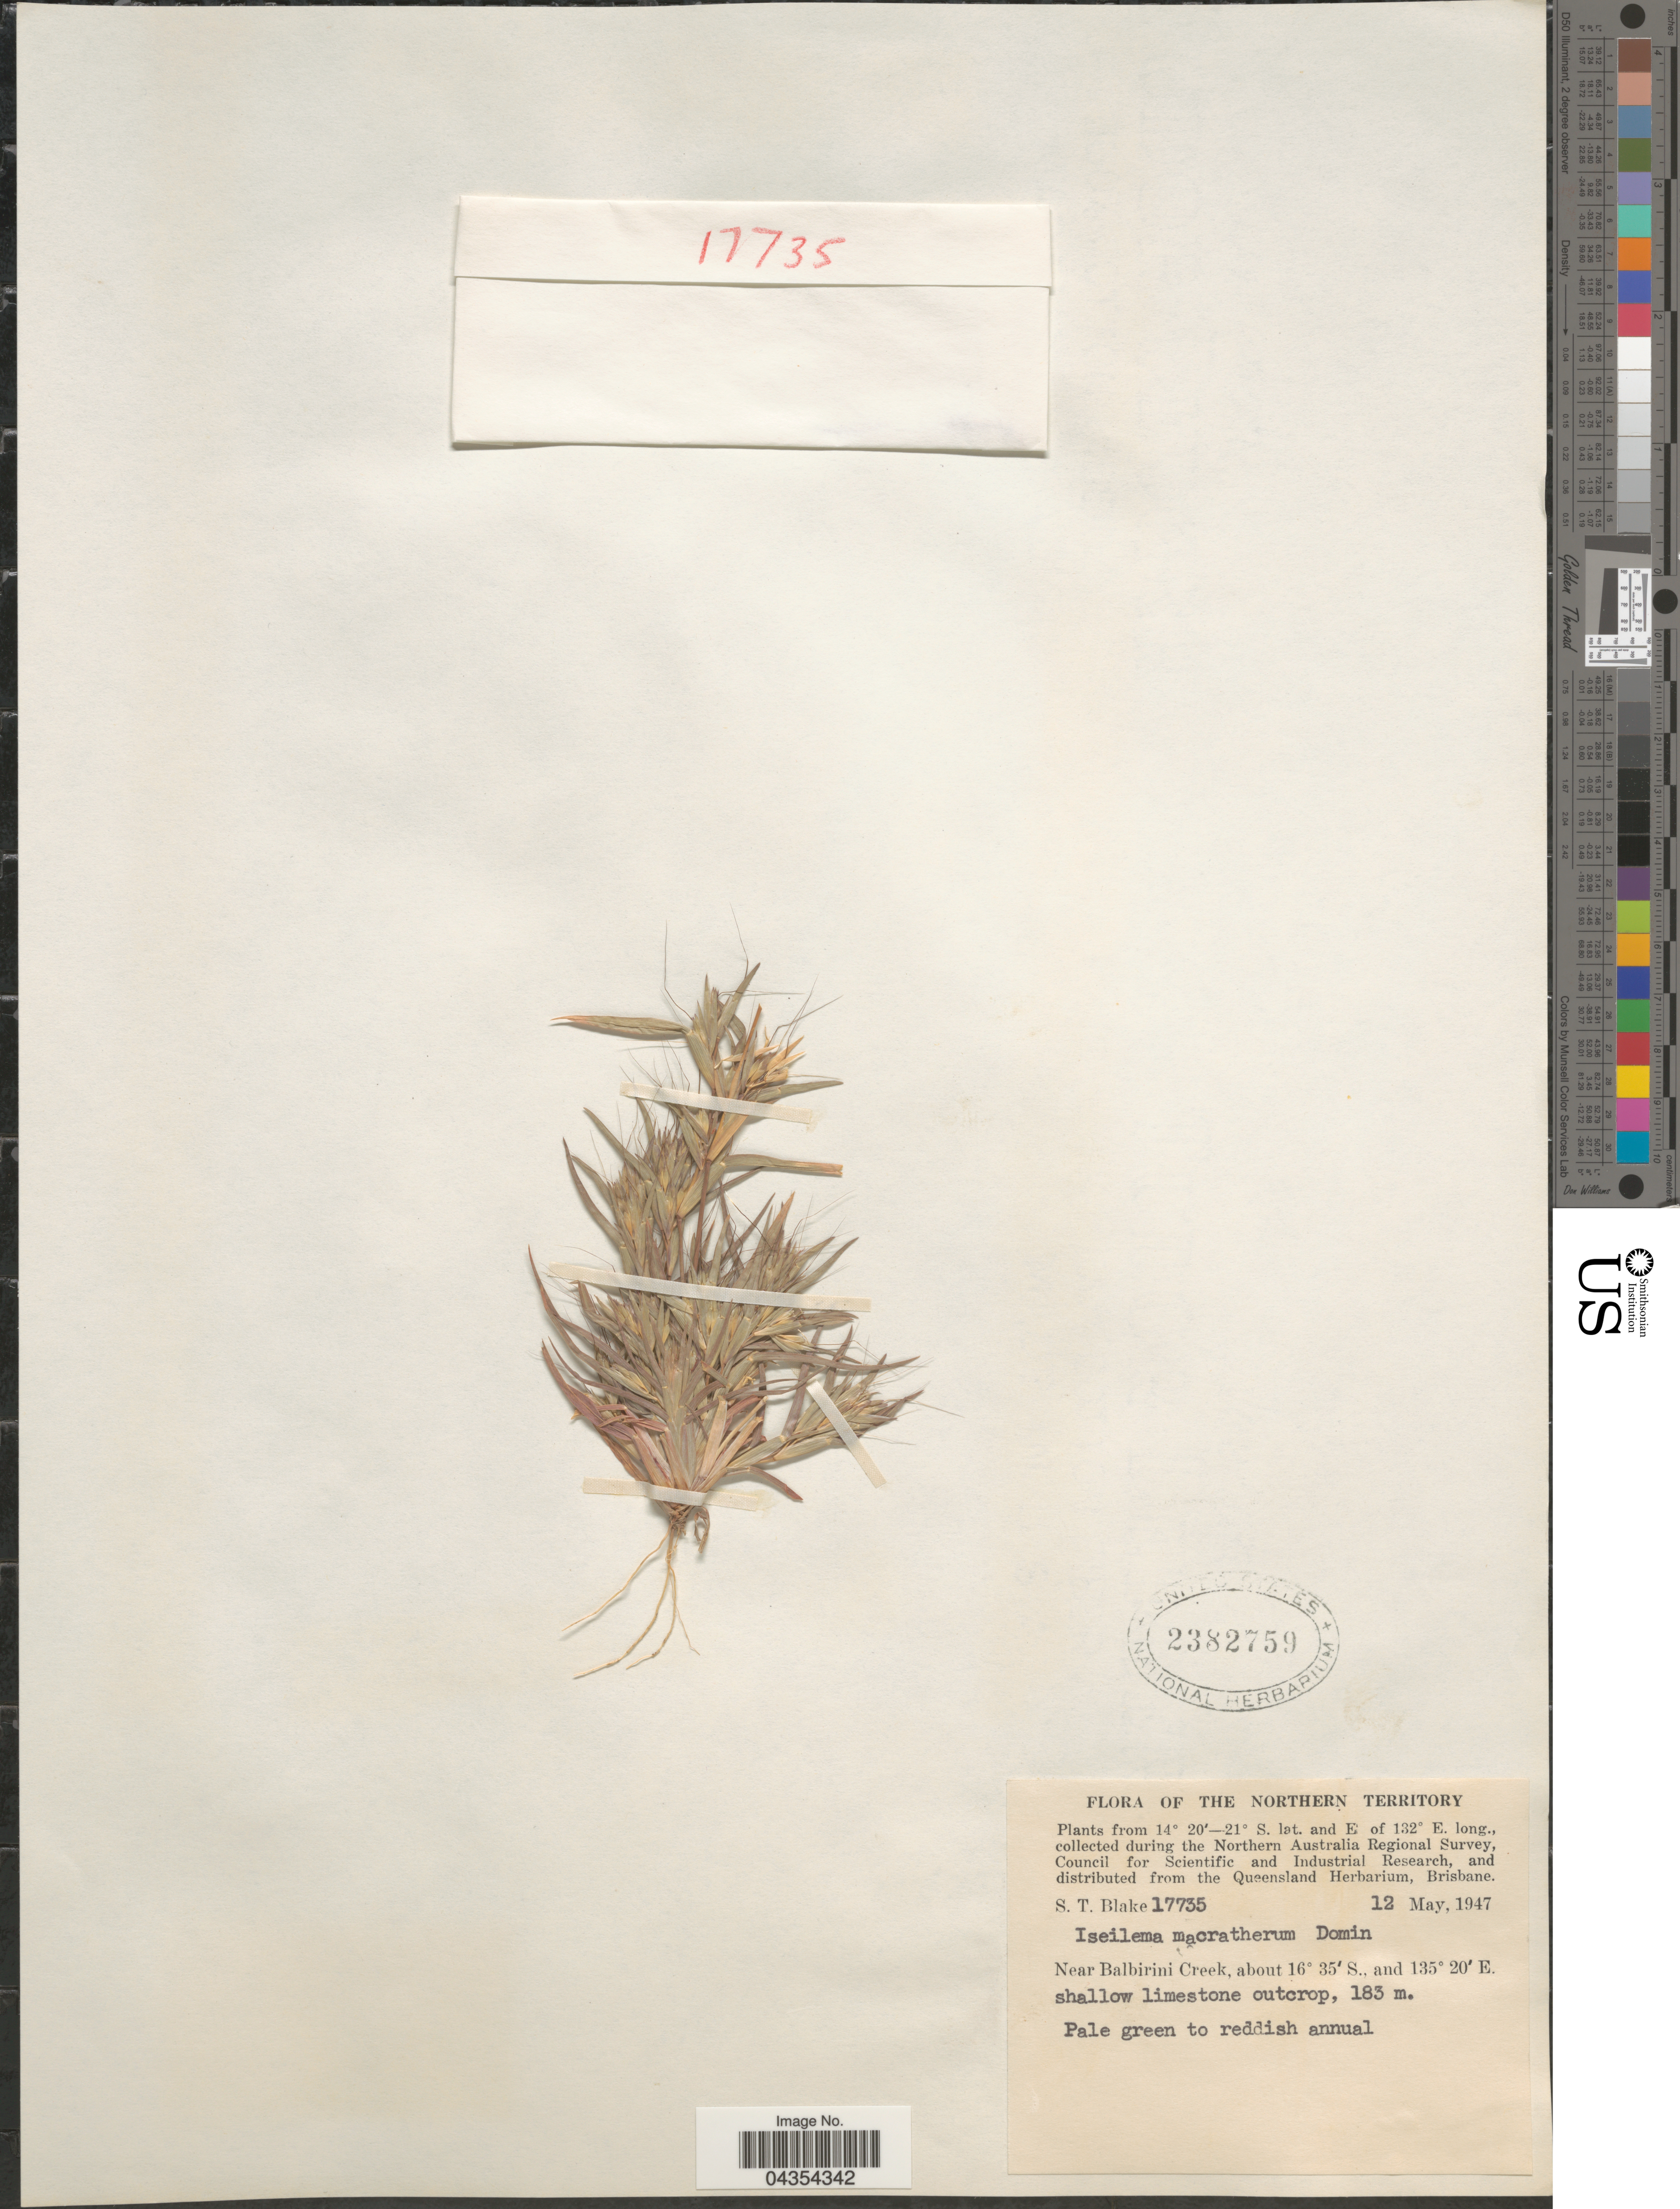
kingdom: Plantae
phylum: Tracheophyta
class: Liliopsida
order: Poales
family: Poaceae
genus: Iseilema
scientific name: Iseilema macratherum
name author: Domin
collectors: S. T. Blake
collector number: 17735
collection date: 1947-05-12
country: Australia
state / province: Northern Territory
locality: The Northern Australia Regional Survey. Near Balbirini Creek.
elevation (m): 183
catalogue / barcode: US 2382759